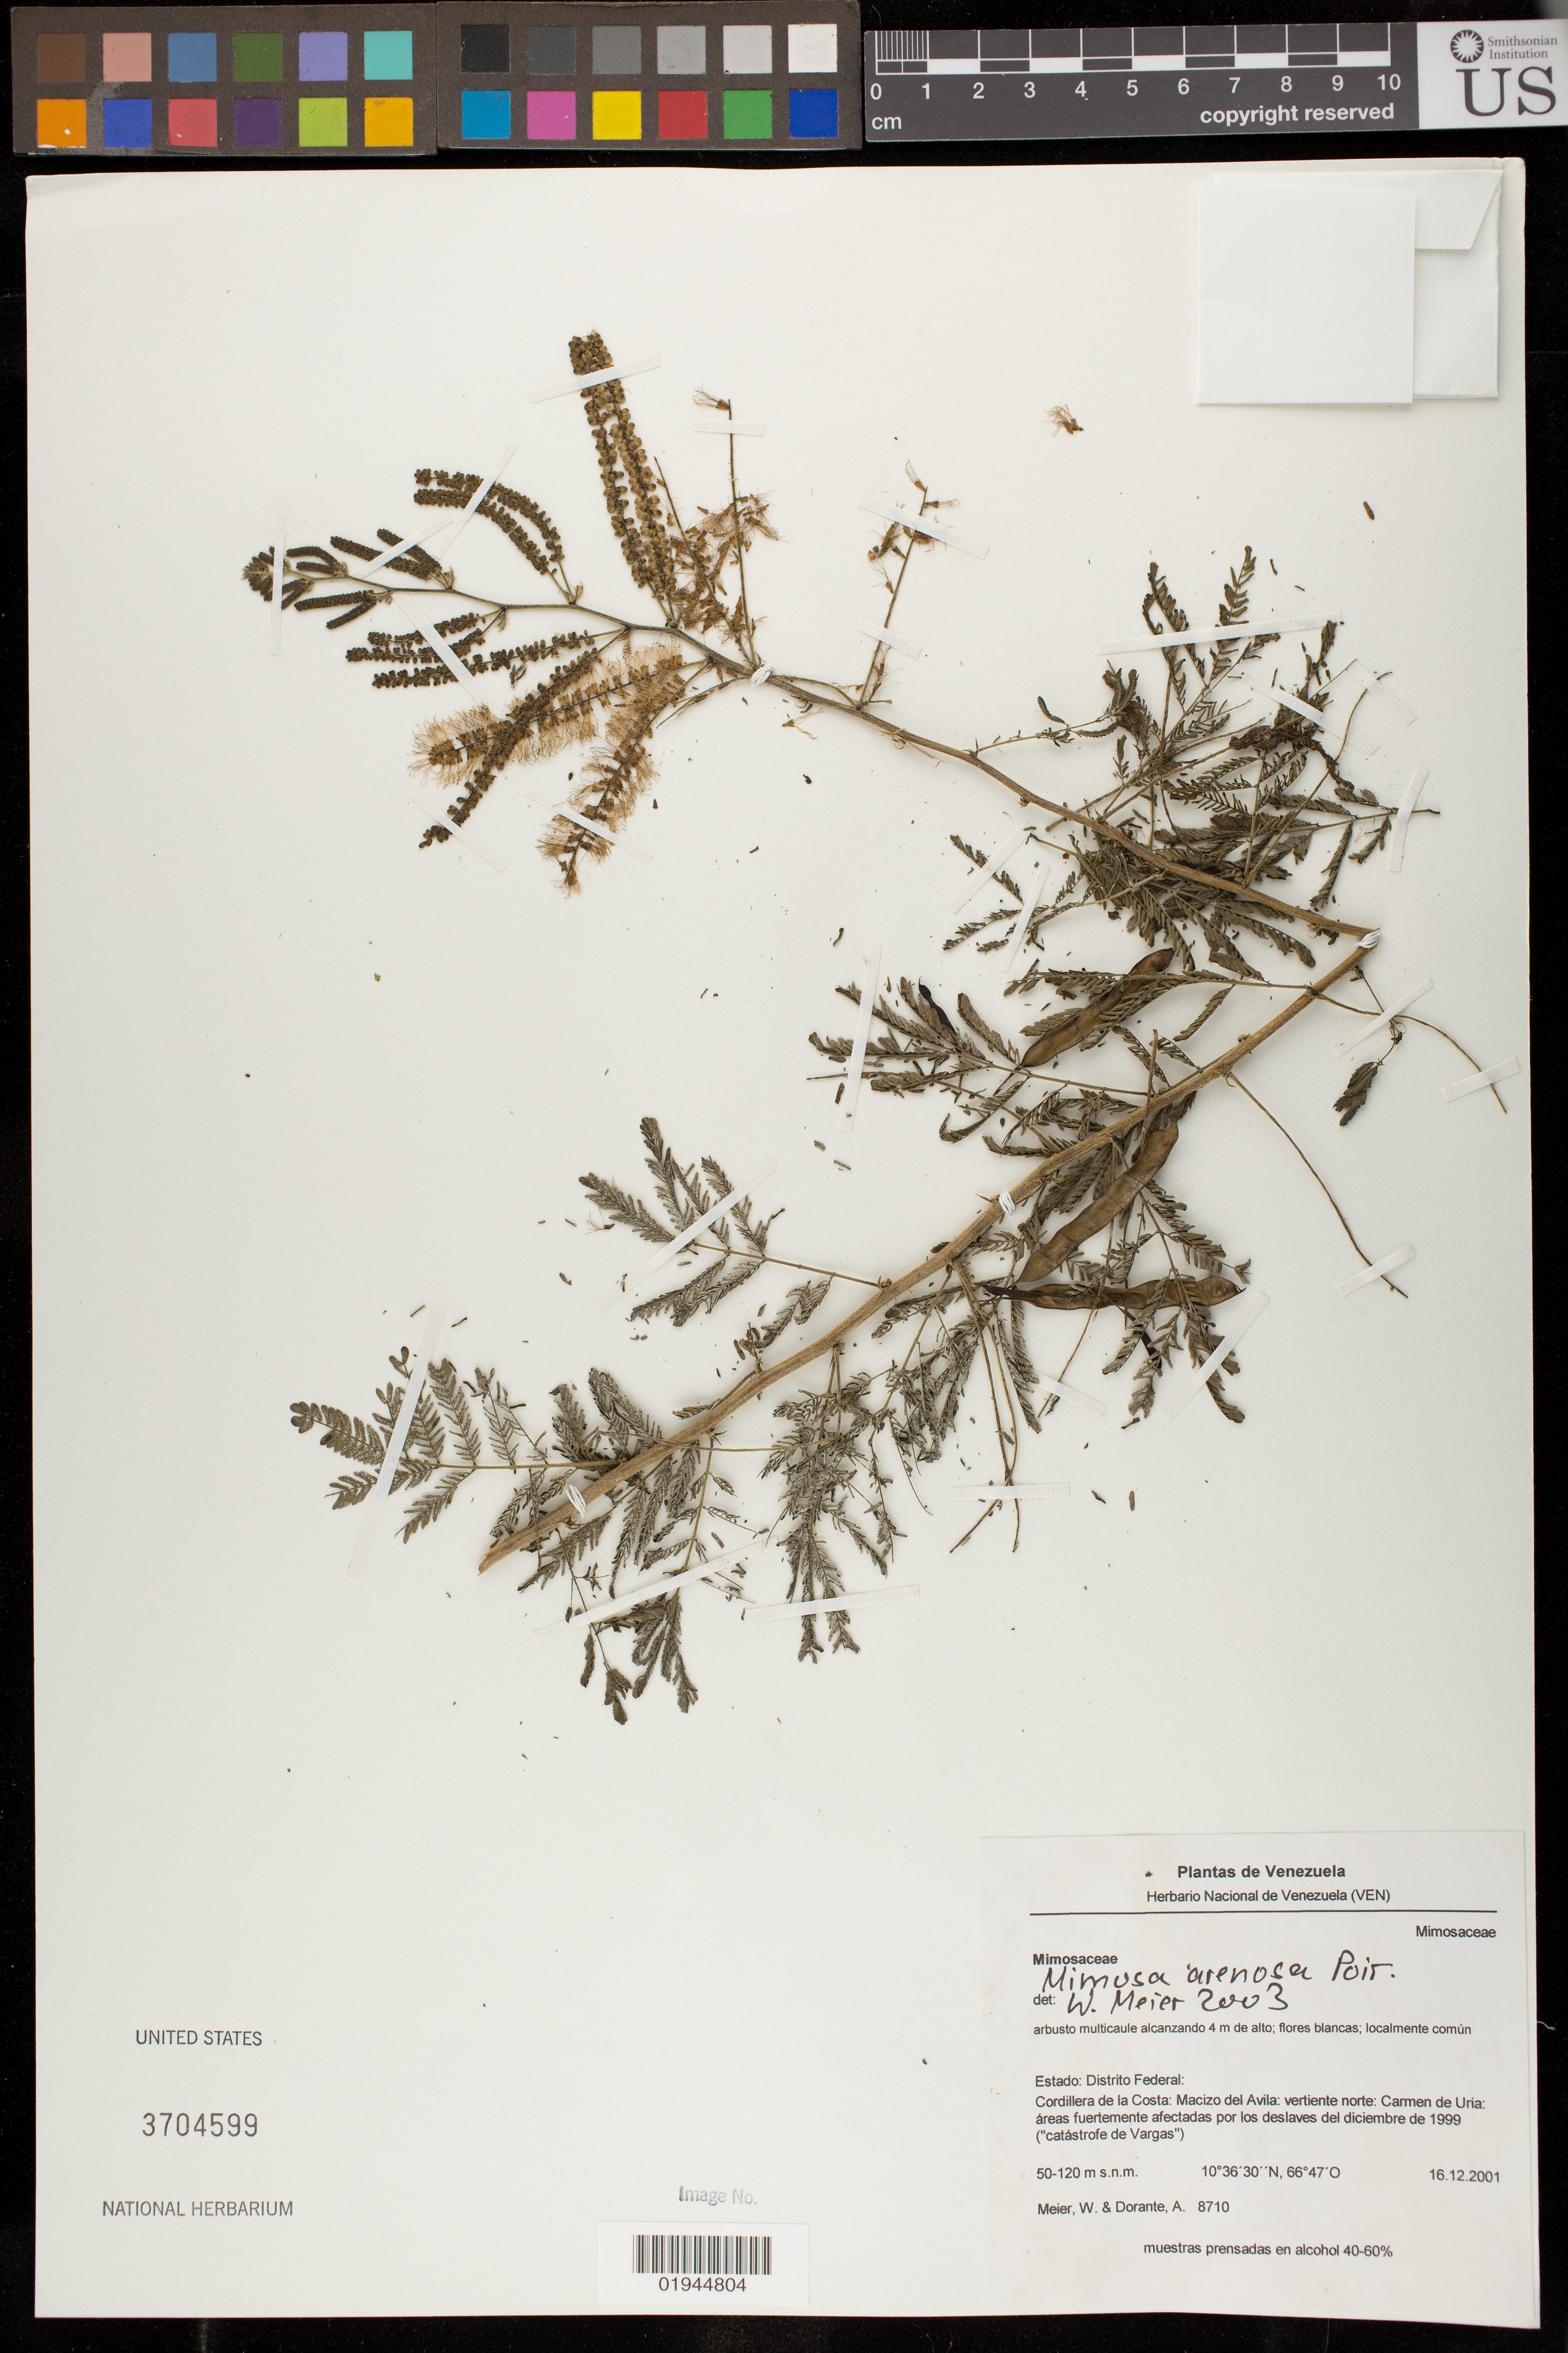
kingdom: Plantae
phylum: Tracheophyta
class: Magnoliopsida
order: Fabales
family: Fabaceae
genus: Mimosa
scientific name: Mimosa arenosa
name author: (Willd.) Poir.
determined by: Meier, Winfried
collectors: W. Meier & A. Dorante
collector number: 8710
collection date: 2001-12-16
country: Venezuela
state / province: Distrito Federal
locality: Cordillera de la Costa: Macizo del Avila: vertiente norte: Carmen de Uria.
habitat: areas fuertemente afectades por los deslaves del diciembre de 1999.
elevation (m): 50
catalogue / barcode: US 3704599